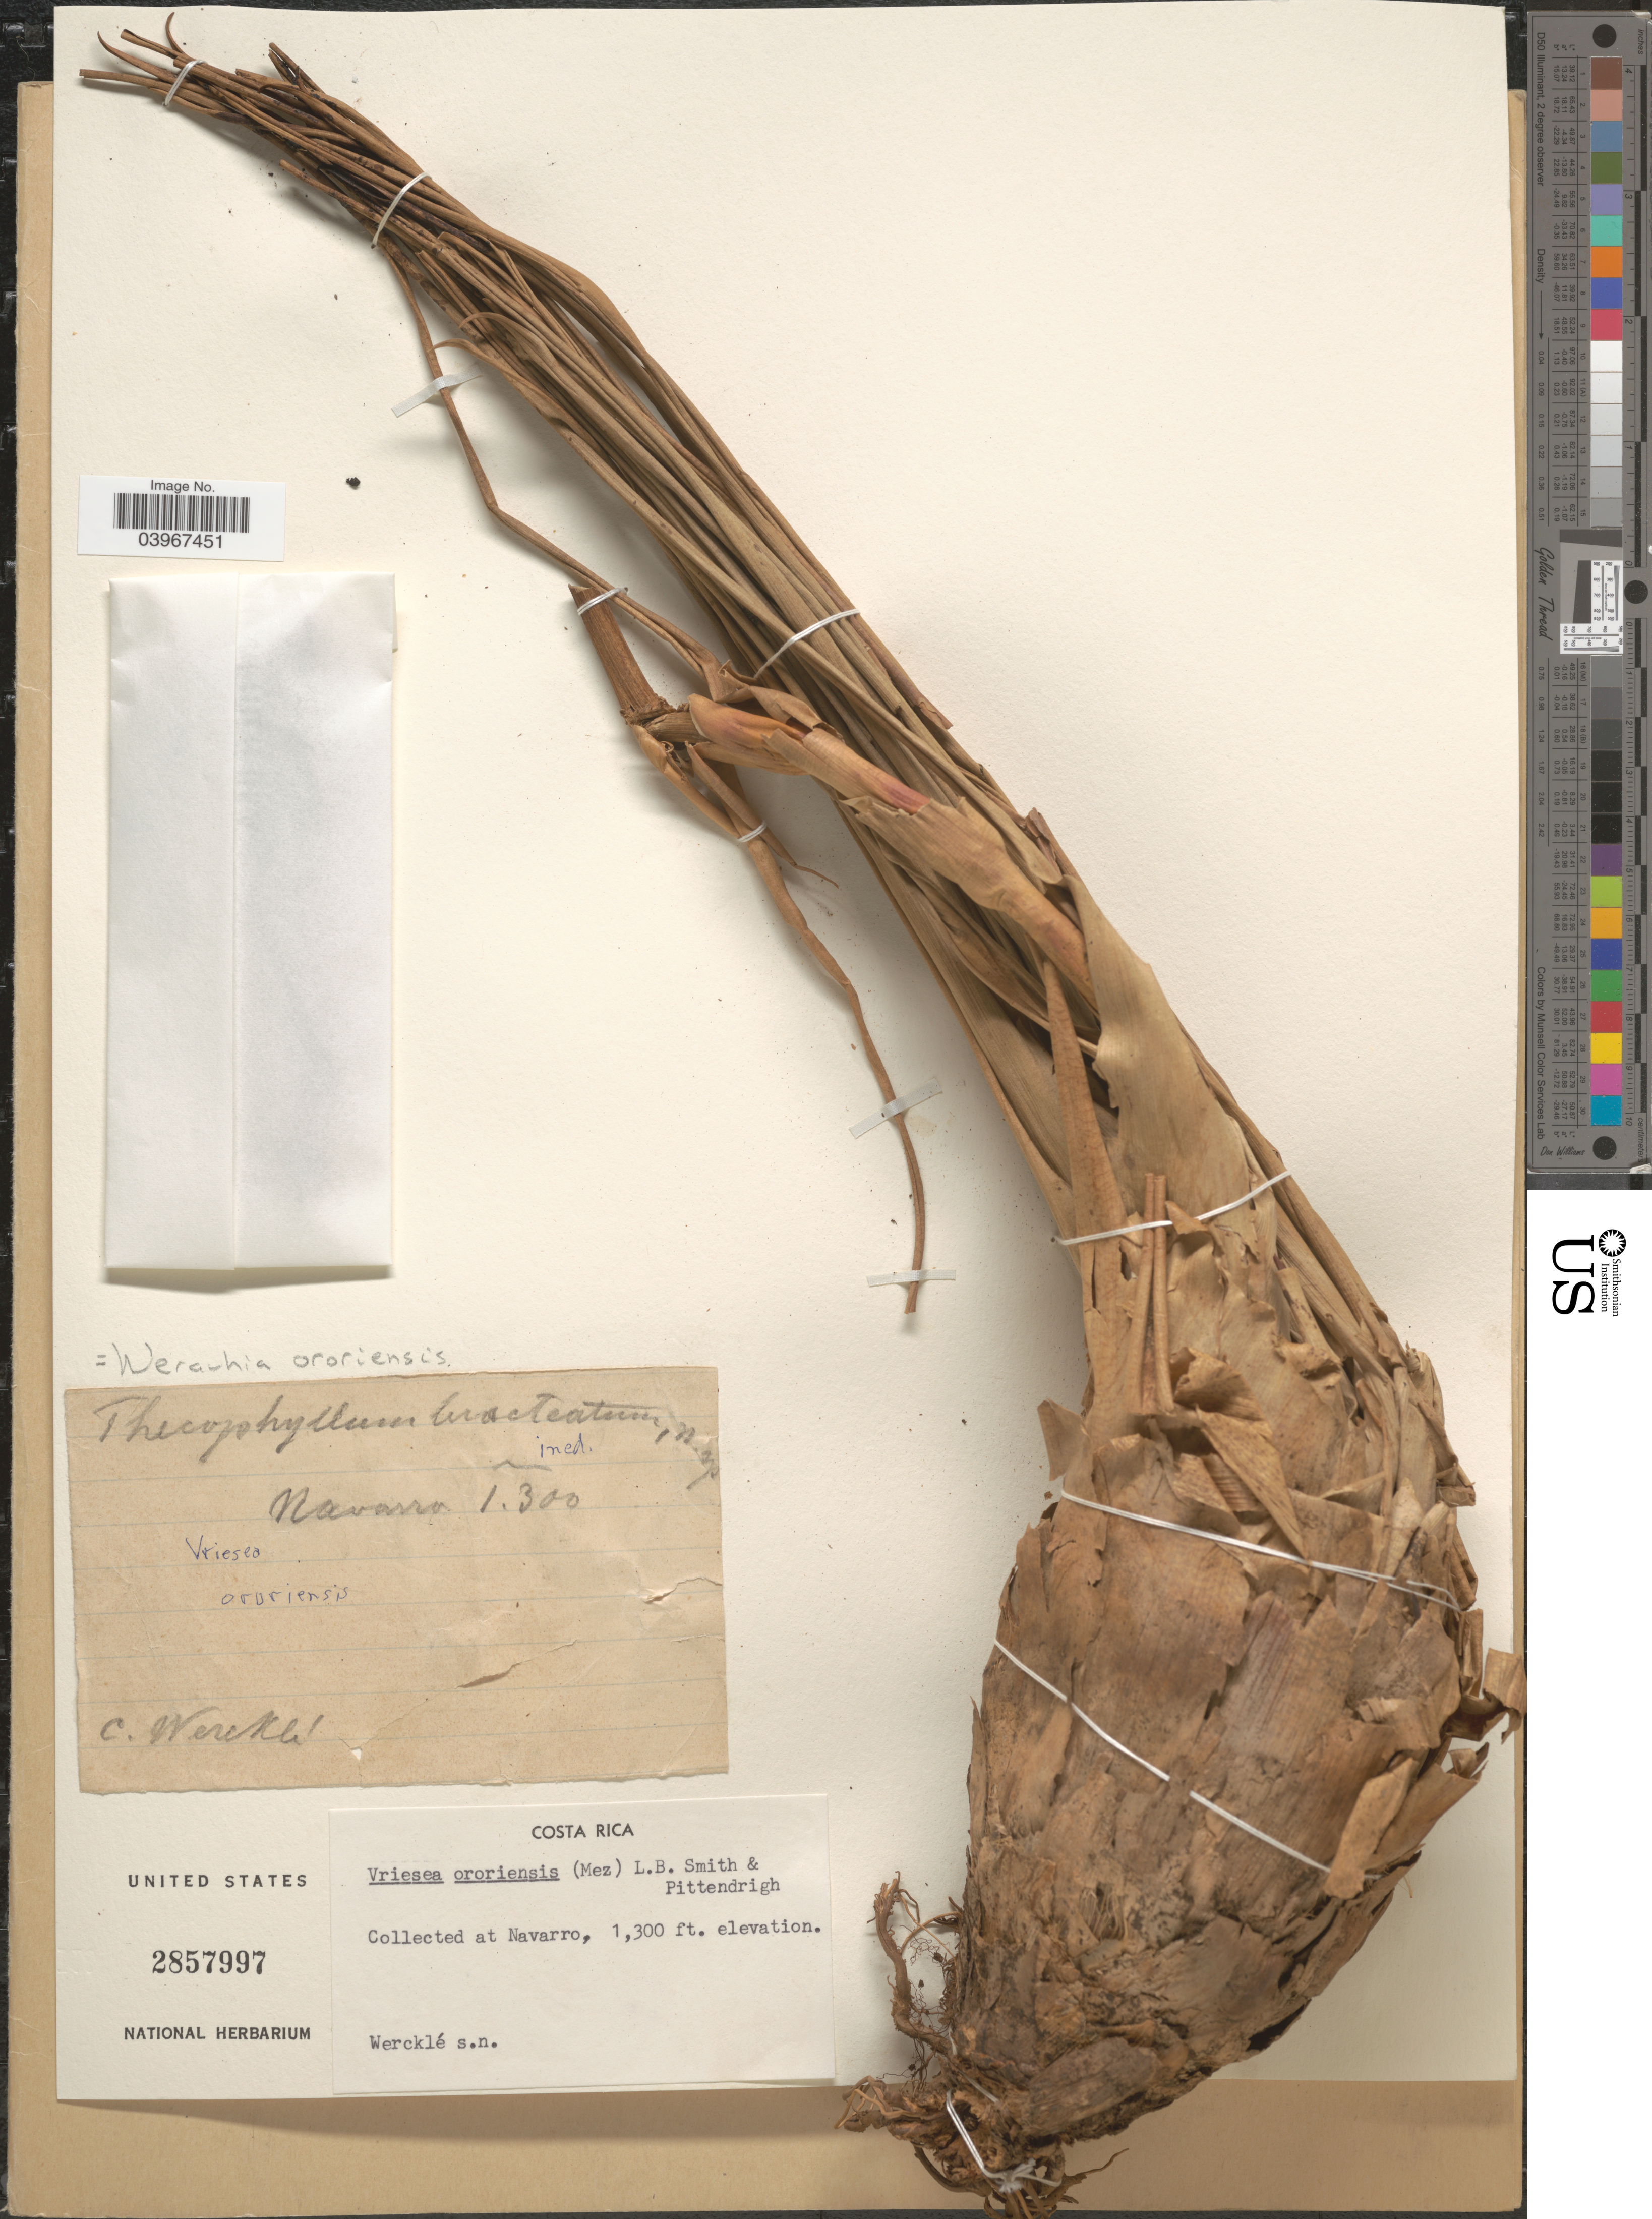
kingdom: Plantae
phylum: Tracheophyta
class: Liliopsida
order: Poales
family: Bromeliaceae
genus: Werauhia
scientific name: Werauhia ororiensis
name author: (Mez) J.R. Grant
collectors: Wercklé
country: Costa Rica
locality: At Navarro.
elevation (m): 396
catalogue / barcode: US 2857997